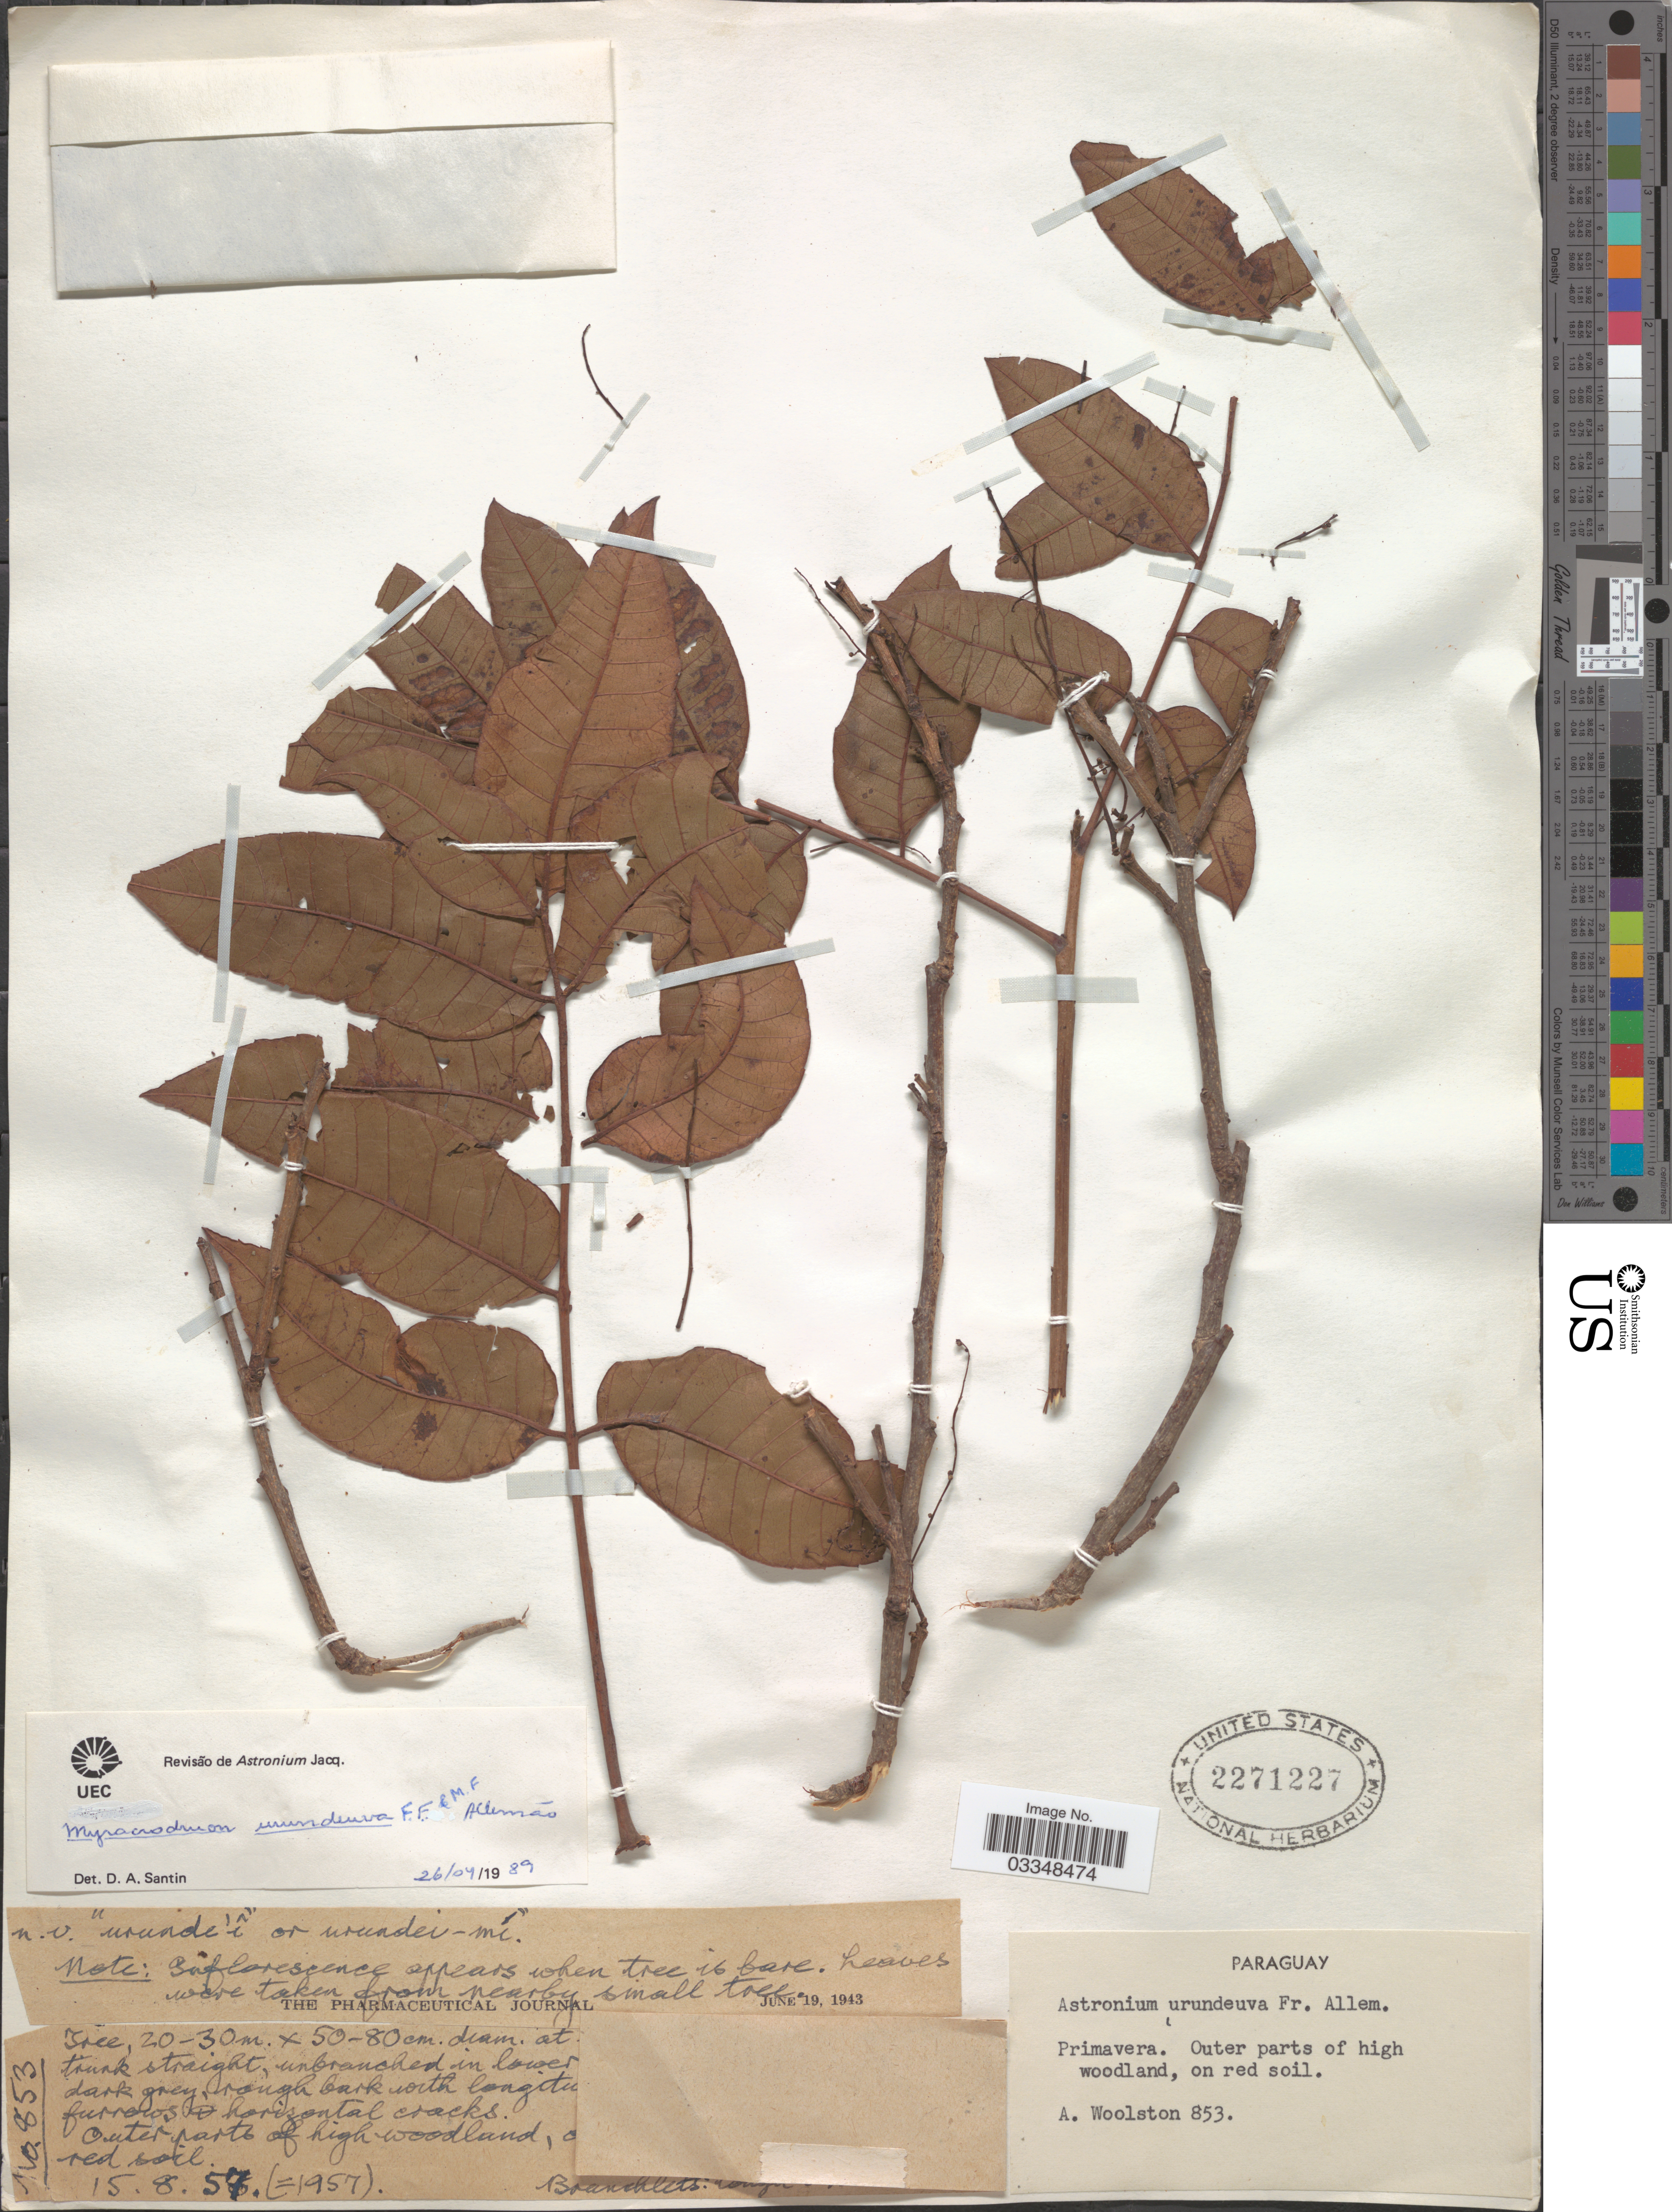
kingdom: Plantae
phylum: Tracheophyta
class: Magnoliopsida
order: Sapindales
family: Anacardiaceae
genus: Myracrodruon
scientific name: Myracrodruon urundeuva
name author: Allemão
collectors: A. Woolston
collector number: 853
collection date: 1957-08-15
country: Paraguay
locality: Primavera. Outer parts of high woodland.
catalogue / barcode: US 2271227